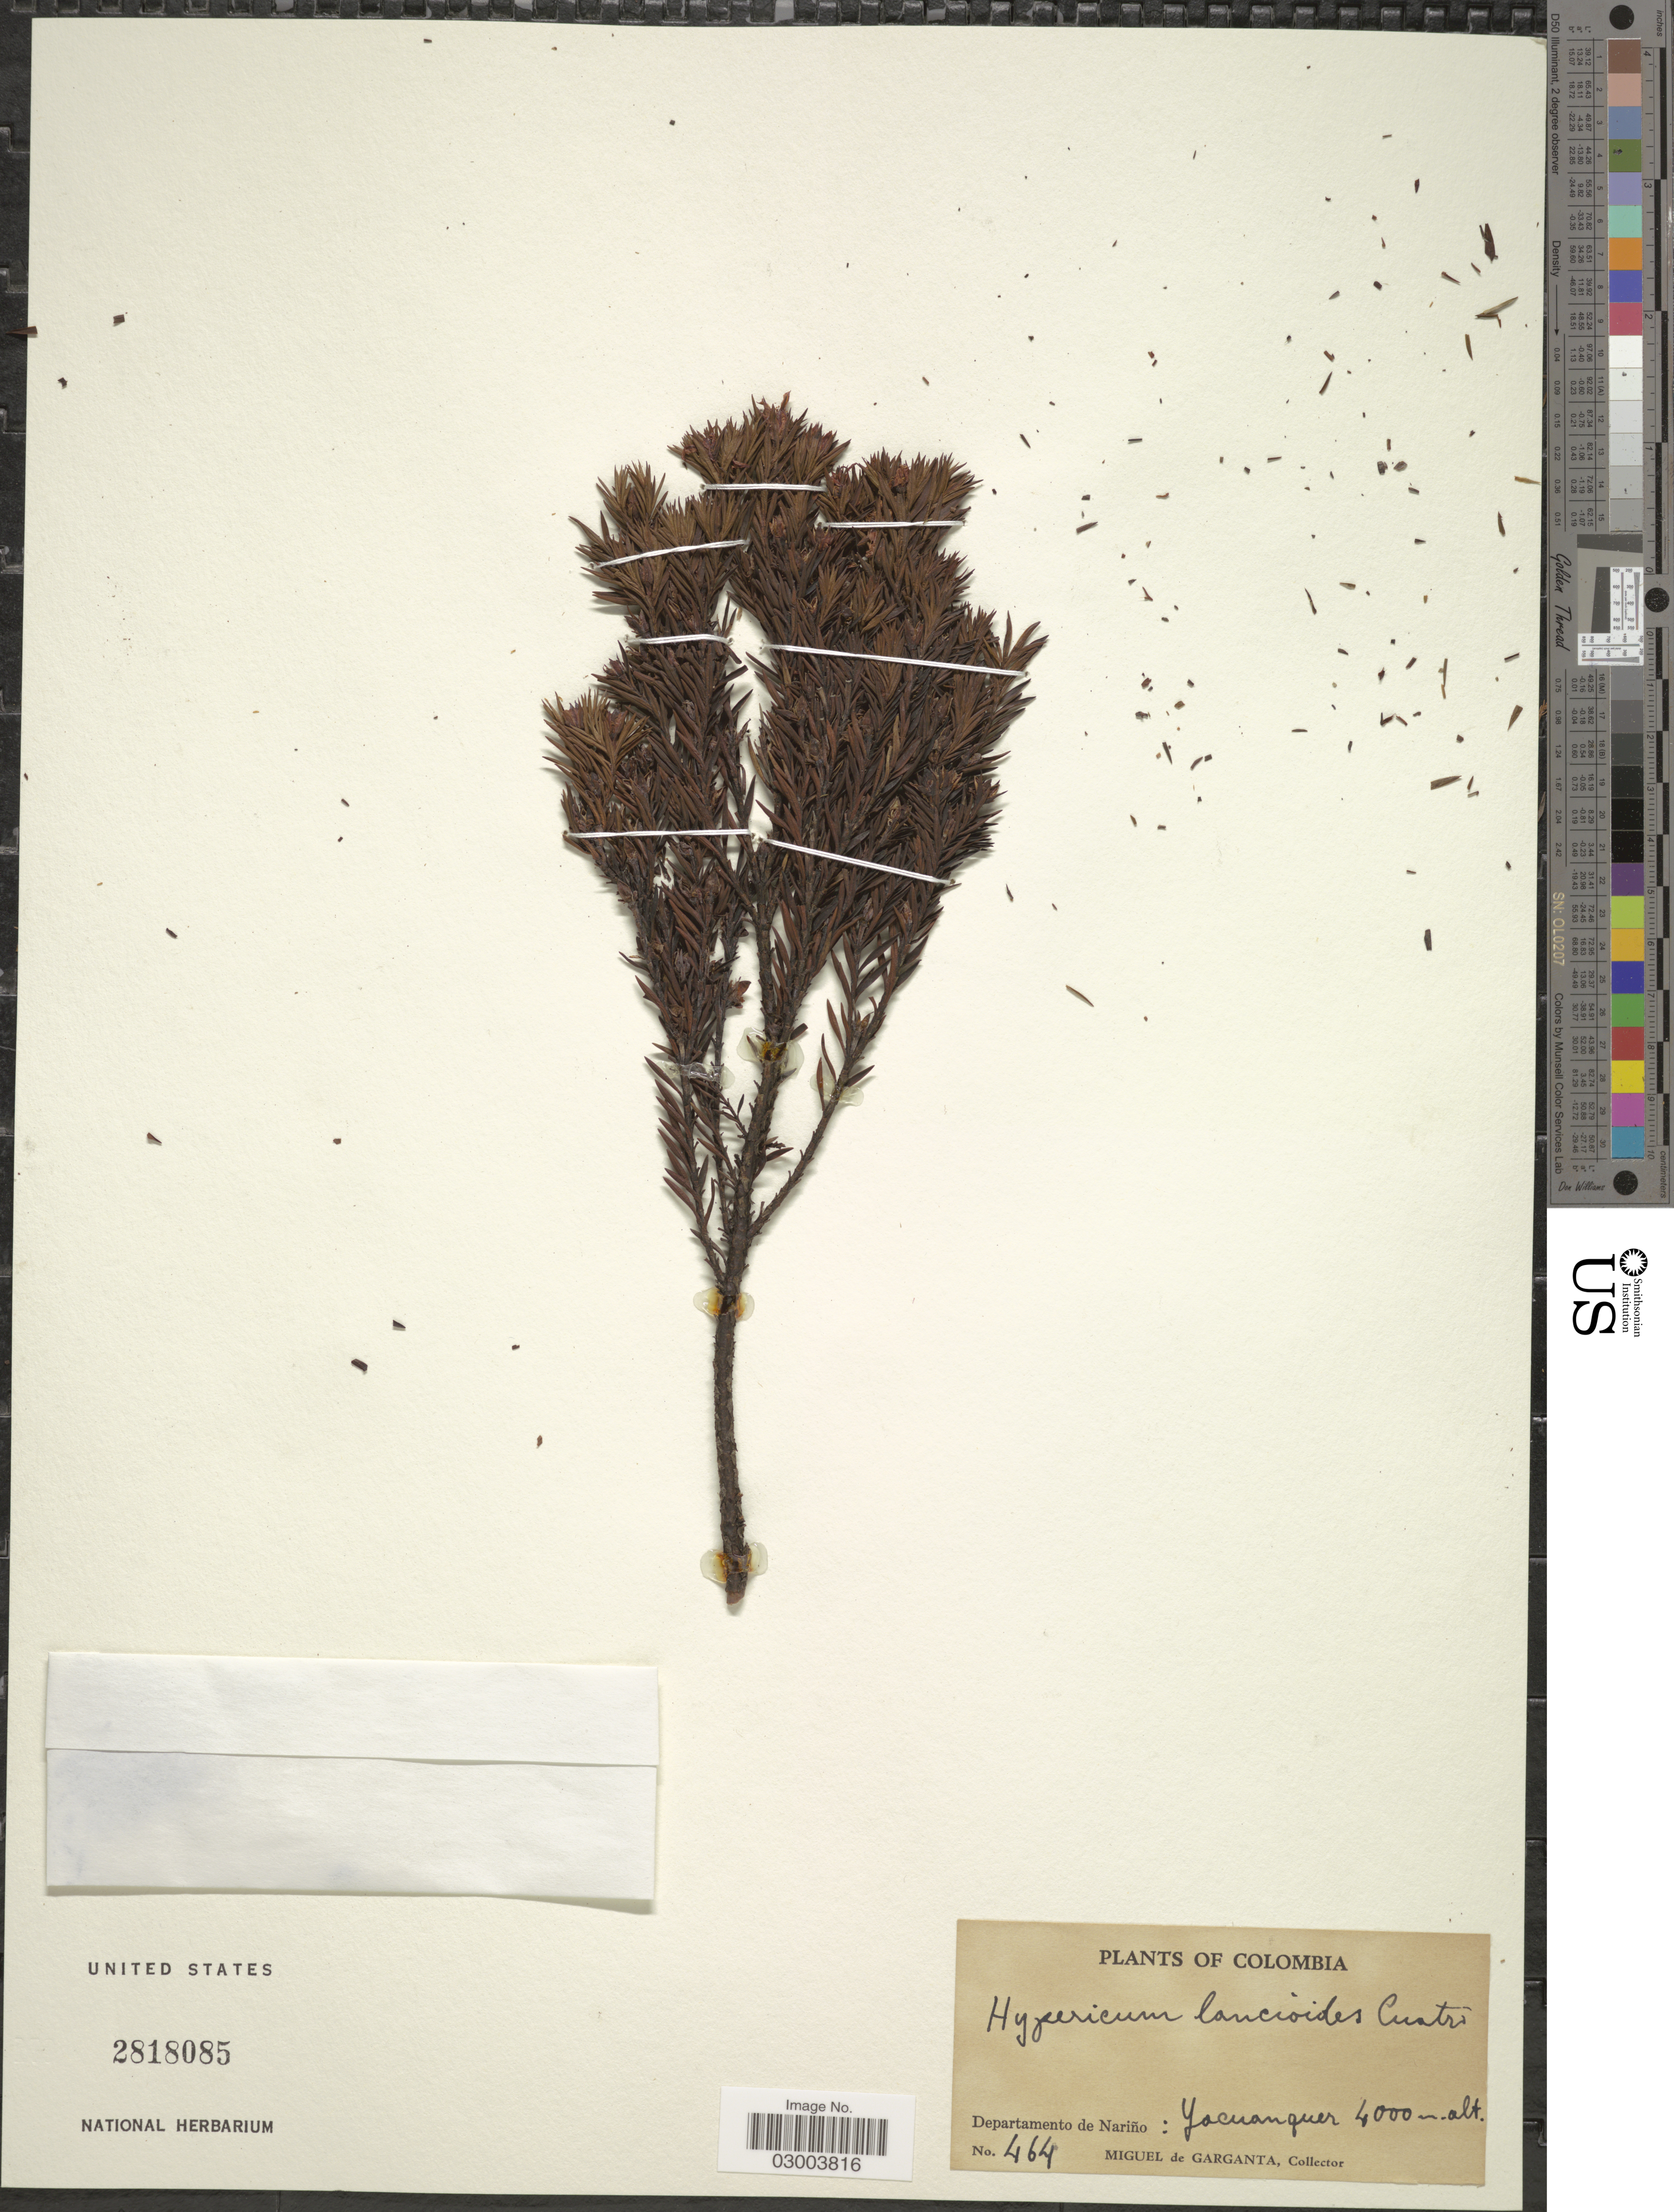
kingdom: Plantae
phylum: Tracheophyta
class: Magnoliopsida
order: Malpighiales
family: Hypericaceae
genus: Hypericum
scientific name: Hypericum lancioides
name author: Cuatrec.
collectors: M. Garganta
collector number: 464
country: Colombia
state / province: Nariño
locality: Departamento de Nariño: Yacuanquer.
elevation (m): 4000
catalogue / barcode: US 2818085